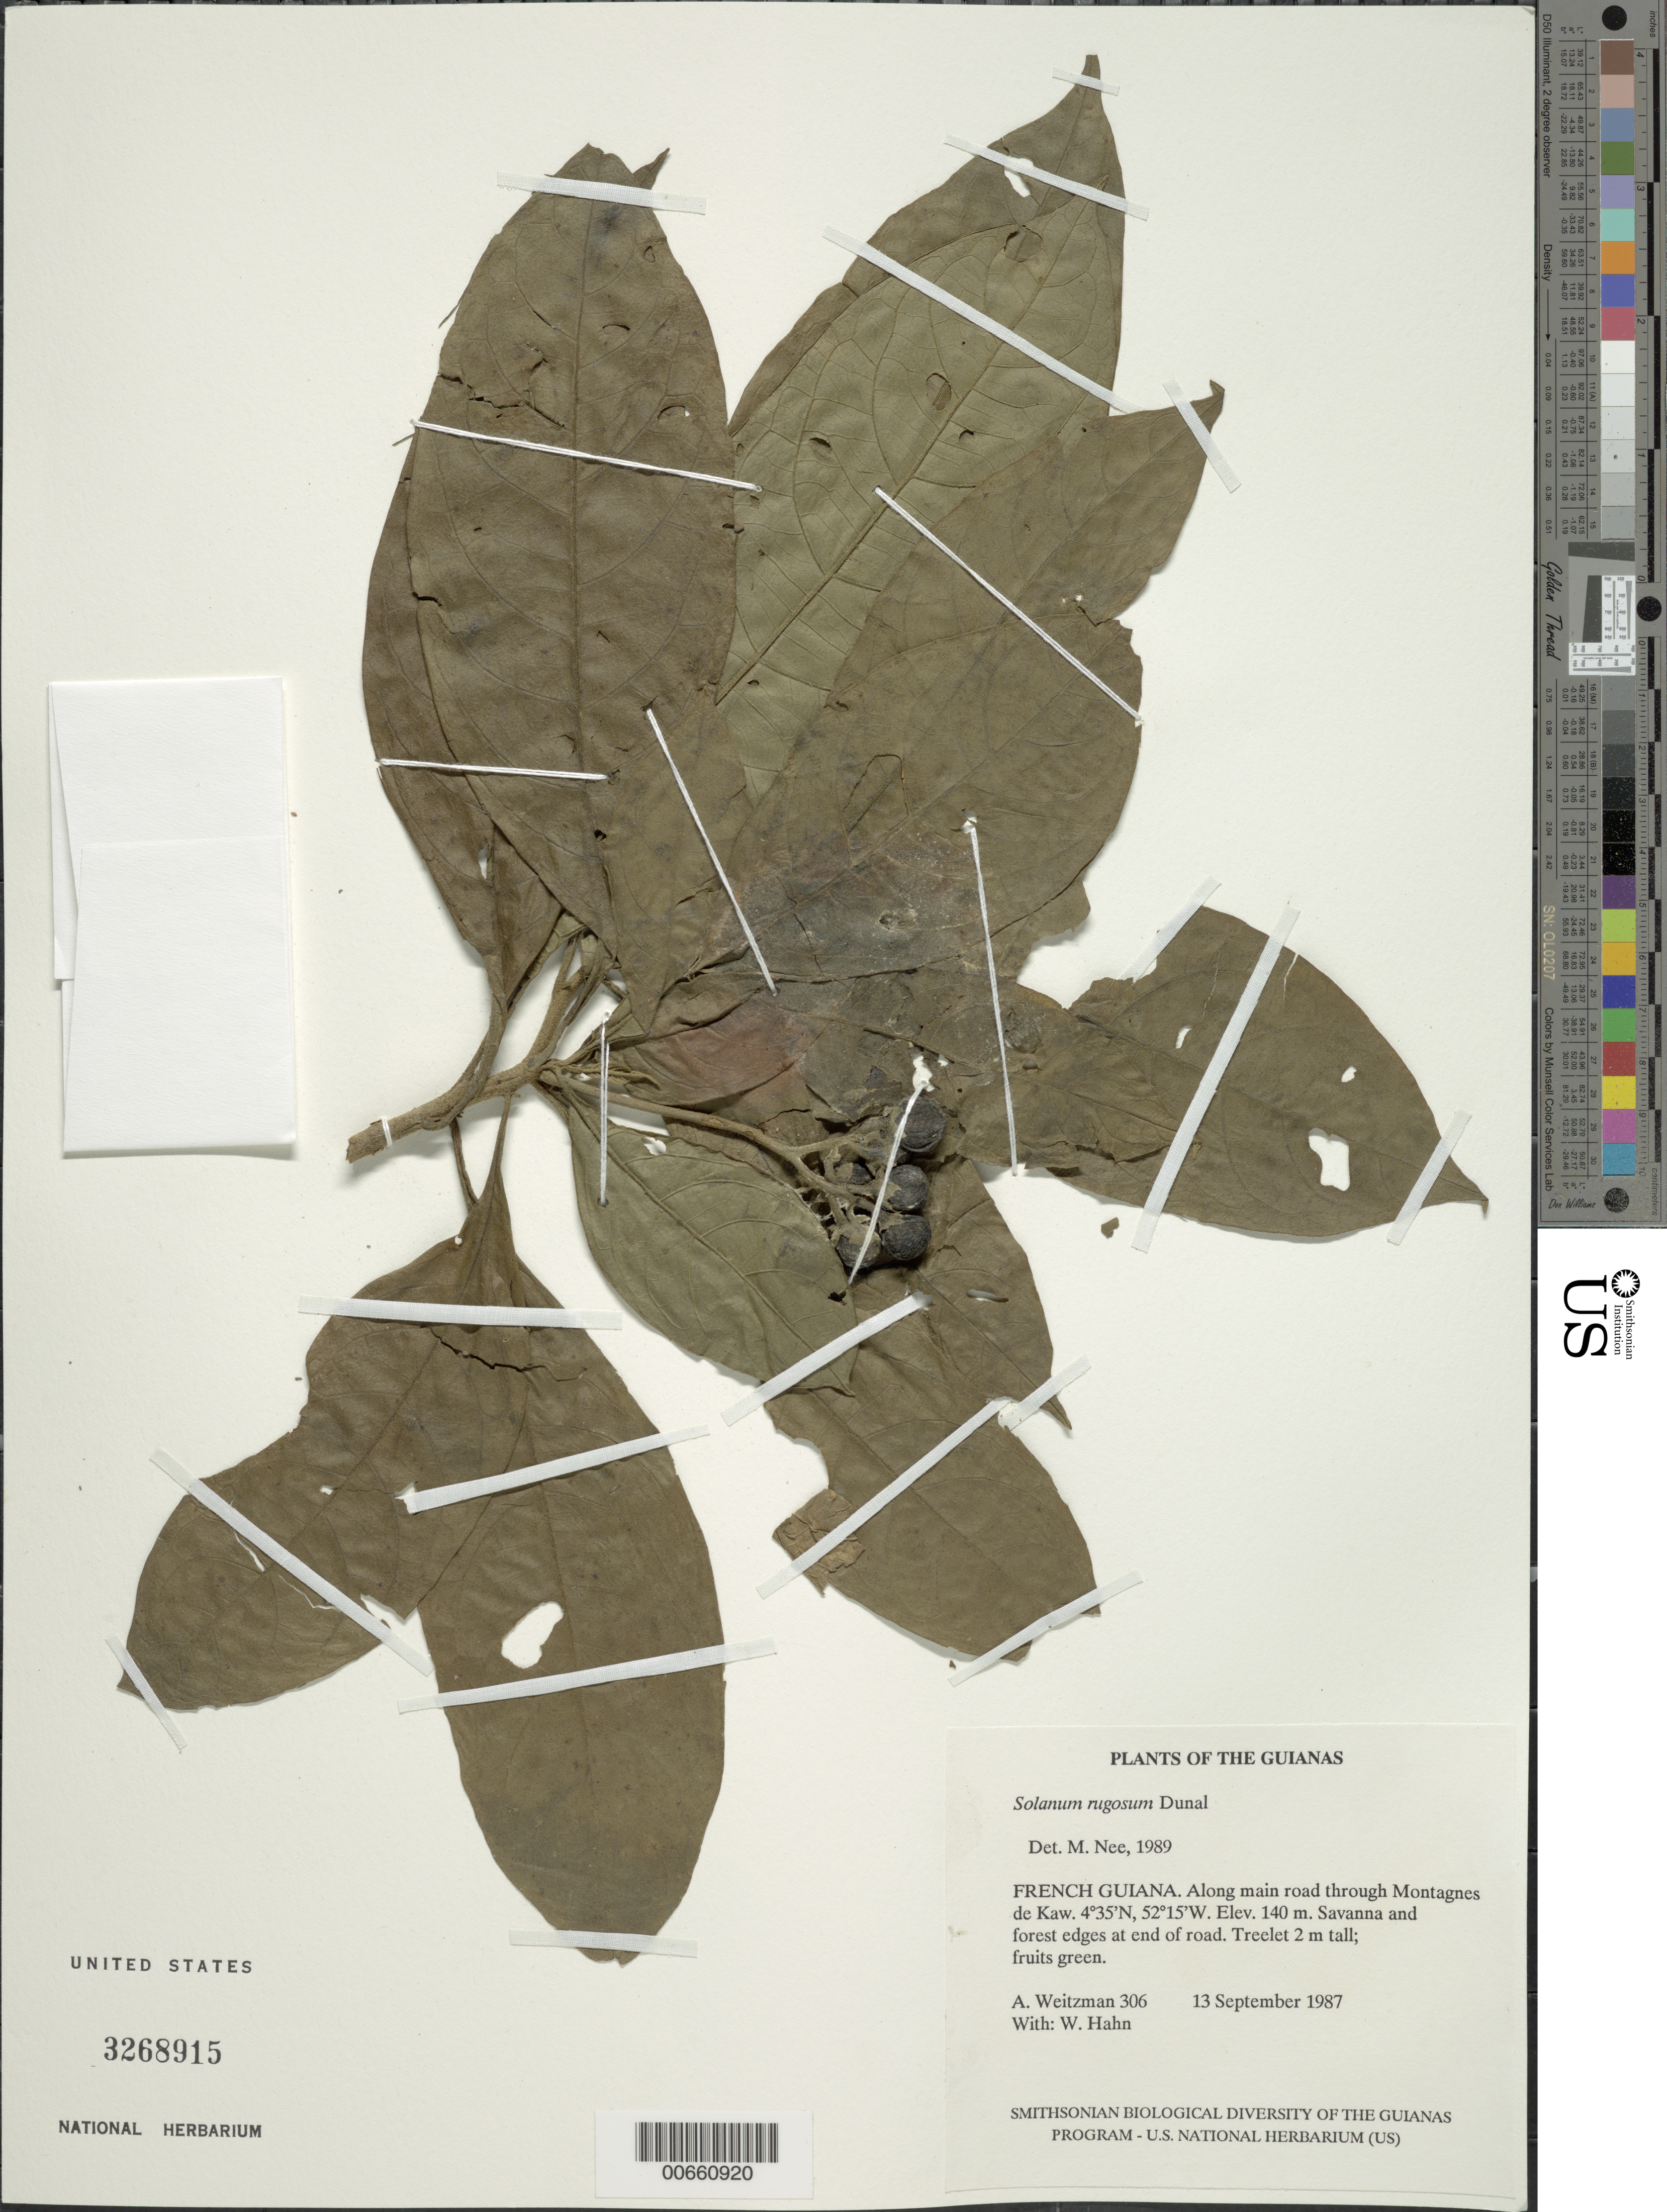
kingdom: Plantae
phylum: Tracheophyta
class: Magnoliopsida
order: Solanales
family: Solanaceae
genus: Solanum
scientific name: Solanum rugosum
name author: Dunal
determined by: Nee, Michael H.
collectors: A. L. Weitzman & W. Hahn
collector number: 306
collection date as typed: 9 Sep 1987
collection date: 1987-09-09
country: French Guiana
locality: Along main road through Montagnes de Kaw. At end of road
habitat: Savanna and forest edges.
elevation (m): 140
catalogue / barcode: US 3268915